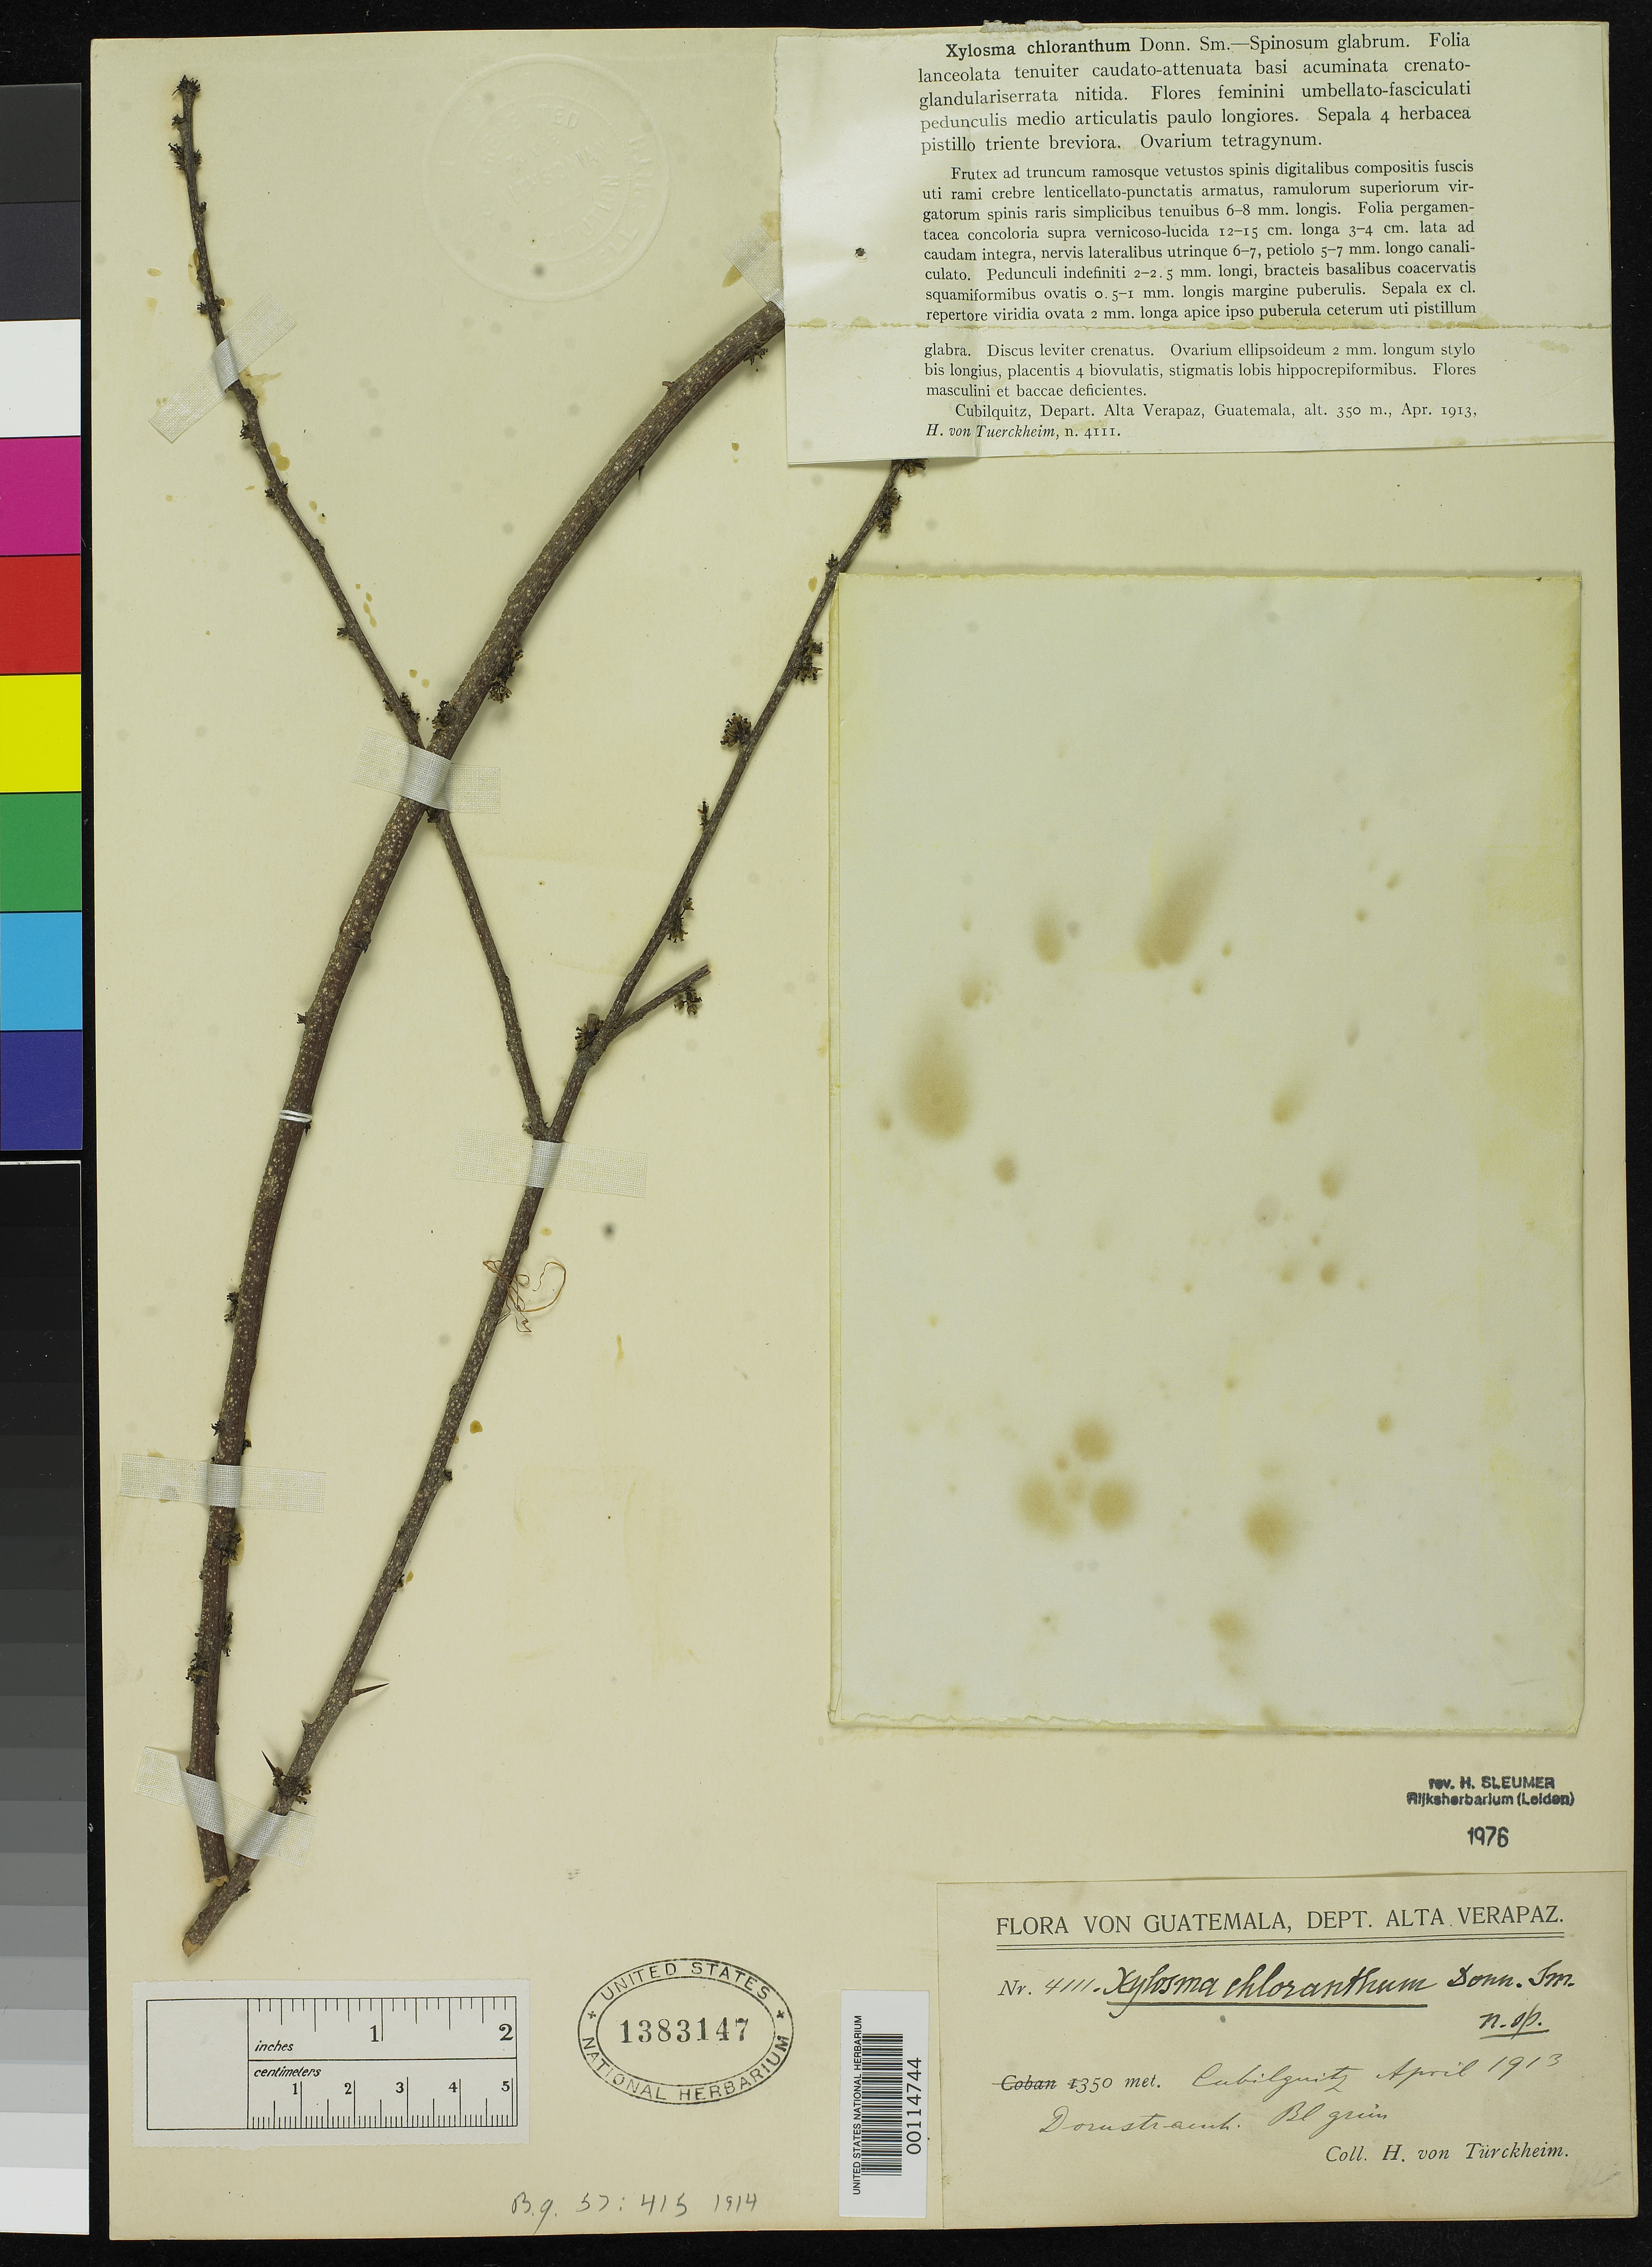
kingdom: Plantae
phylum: Tracheophyta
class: Magnoliopsida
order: Malpighiales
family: Salicaceae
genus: Xylosma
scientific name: Xylosma chlorantha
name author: Donn. Sm.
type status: Type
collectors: H. von Türckheim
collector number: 4111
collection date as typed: Apr 1913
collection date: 1913-04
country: Guatemala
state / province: Alta Verapaz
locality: Cubilquitz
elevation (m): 350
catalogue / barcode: US 1383147